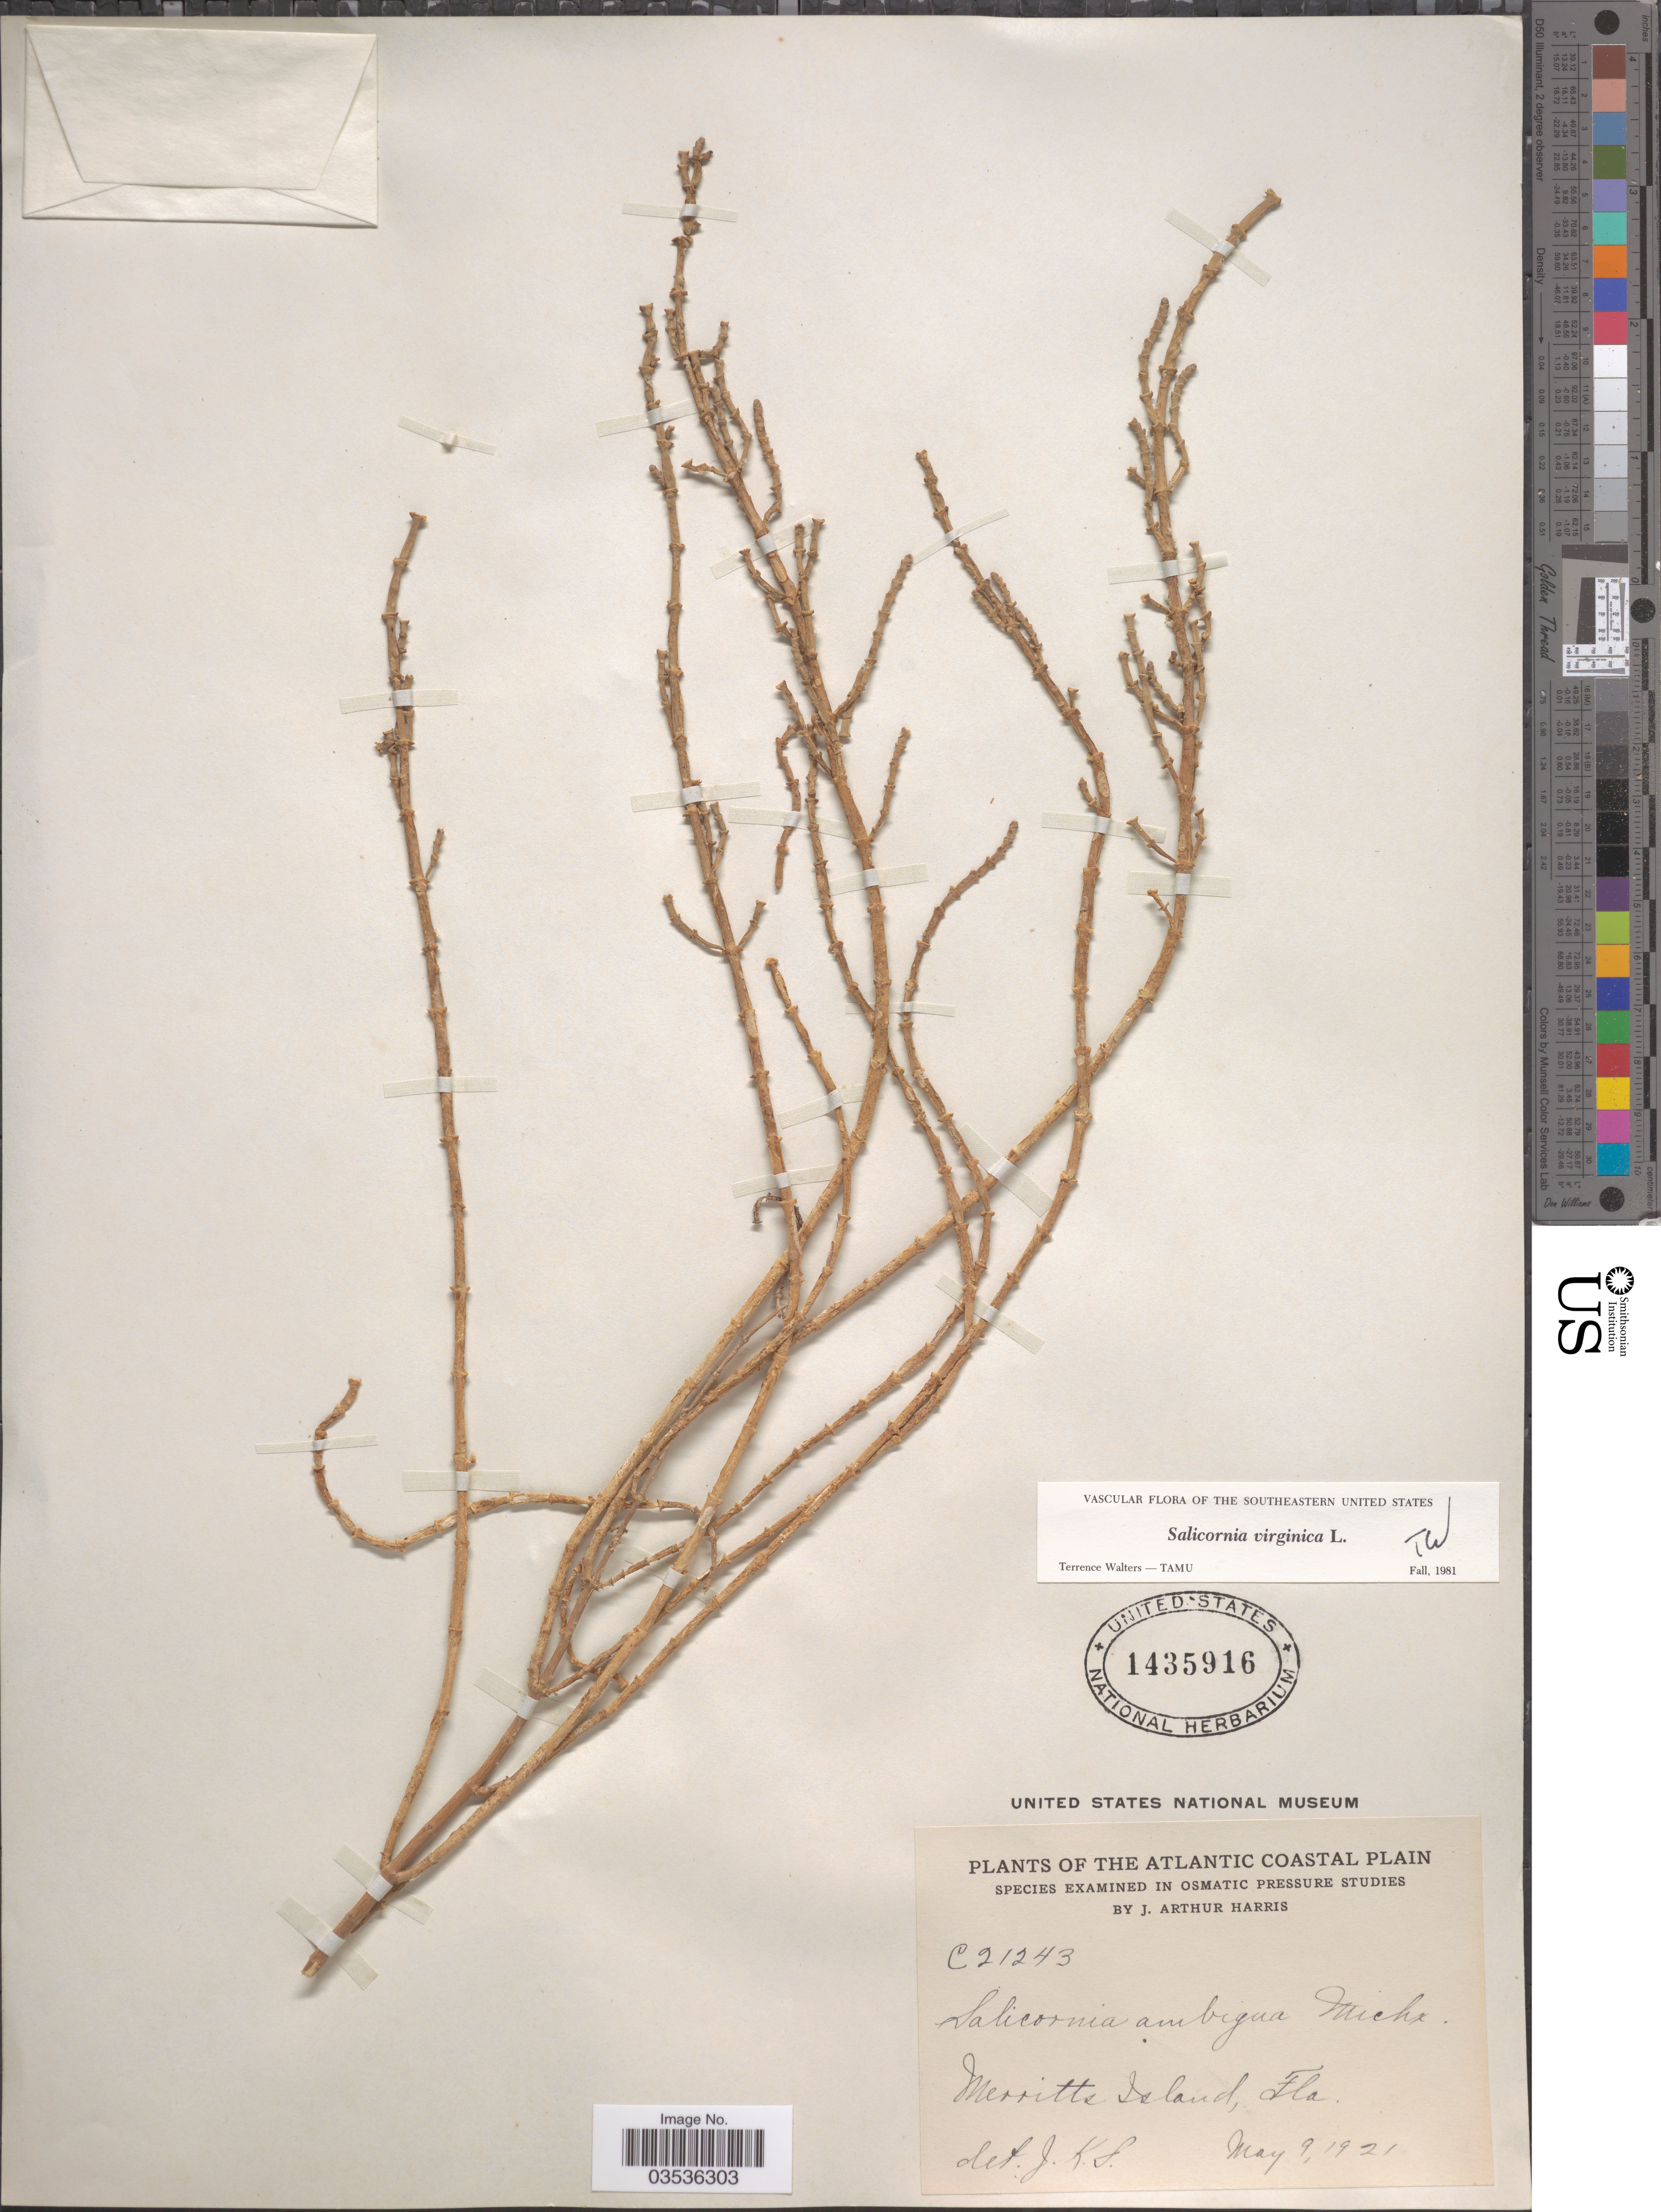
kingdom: Plantae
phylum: Tracheophyta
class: Magnoliopsida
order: Caryophyllales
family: Amaranthaceae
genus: Salicornia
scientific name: Salicornia ambigua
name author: Michx.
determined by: Strong, Mark T., (BOT), Smithsonian Institution - National Museum of Natural History (UNITED STATES)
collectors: J. A. Harris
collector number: C21243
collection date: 1921-05-09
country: United States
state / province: Florida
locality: The Atlantic Coastal Plain. Merritts Island.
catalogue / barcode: US 1435916